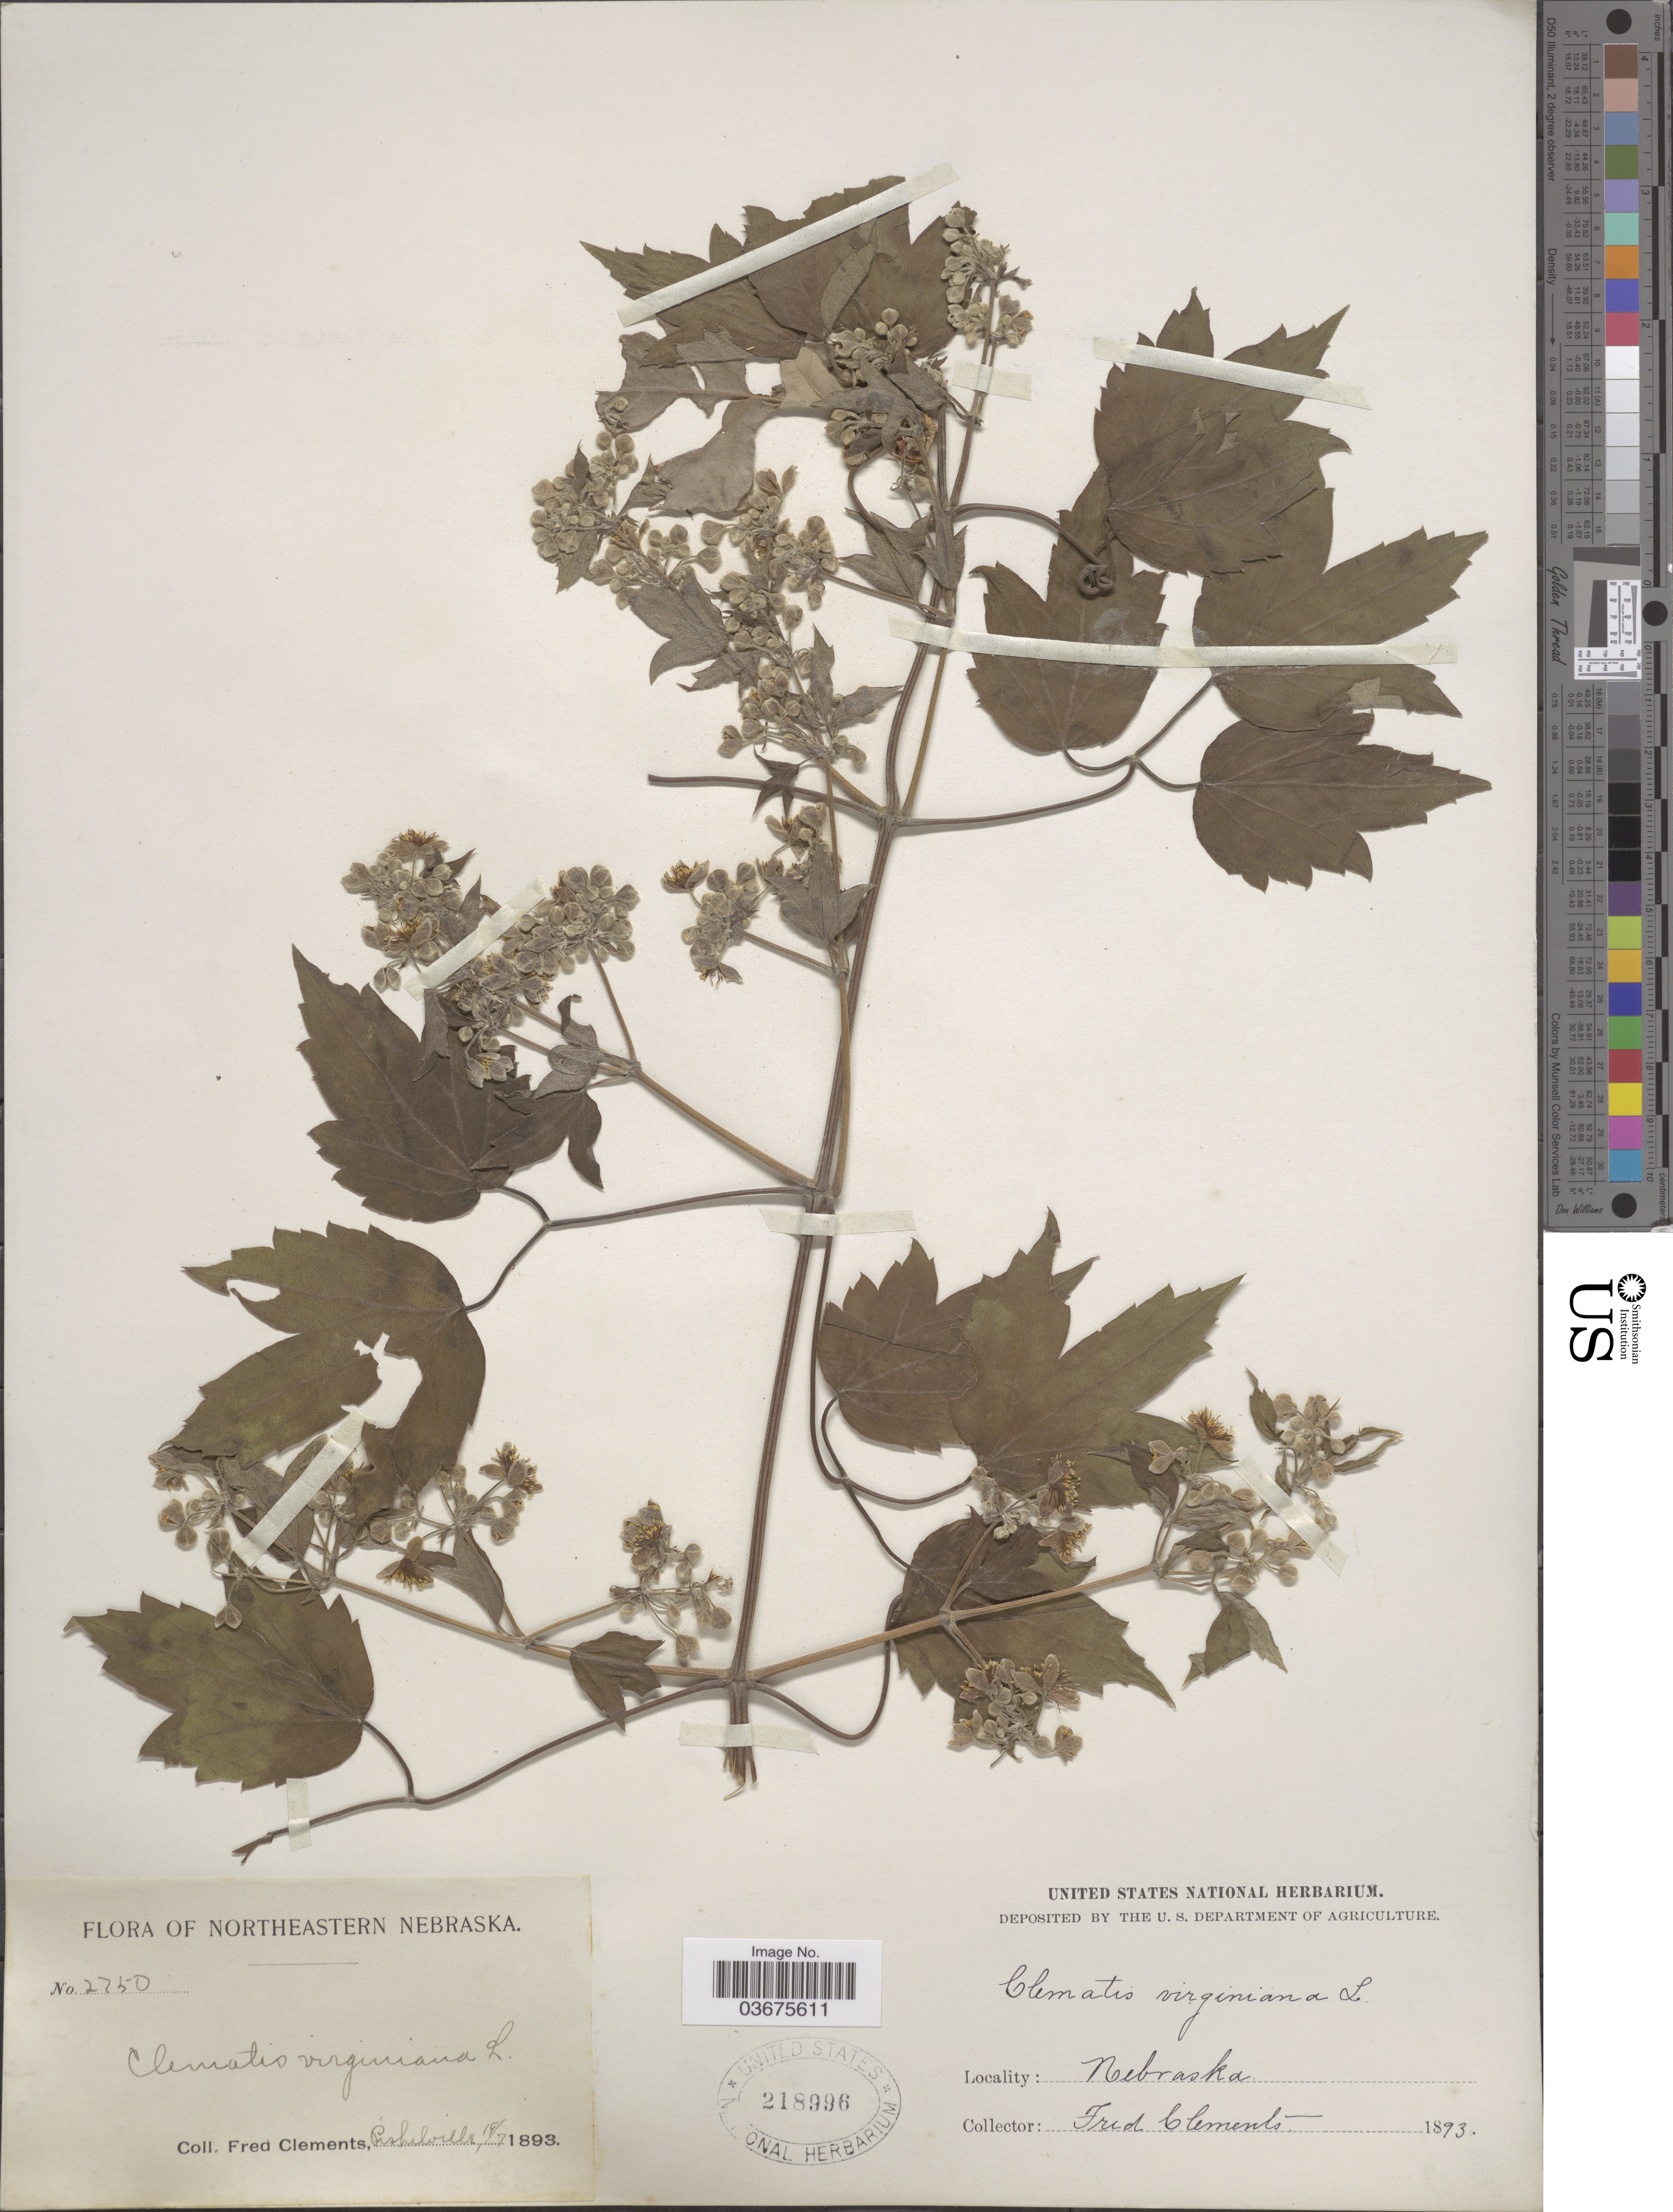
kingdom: Plantae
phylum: Tracheophyta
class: Magnoliopsida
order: Ranunculales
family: Ranunculaceae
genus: Clematis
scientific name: Clematis virginiana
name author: L.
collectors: F. Clements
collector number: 2750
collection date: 1893-07-19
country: United States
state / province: Nebraska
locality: Northeastern Nebraska. Pishelville.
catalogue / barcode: US 218996